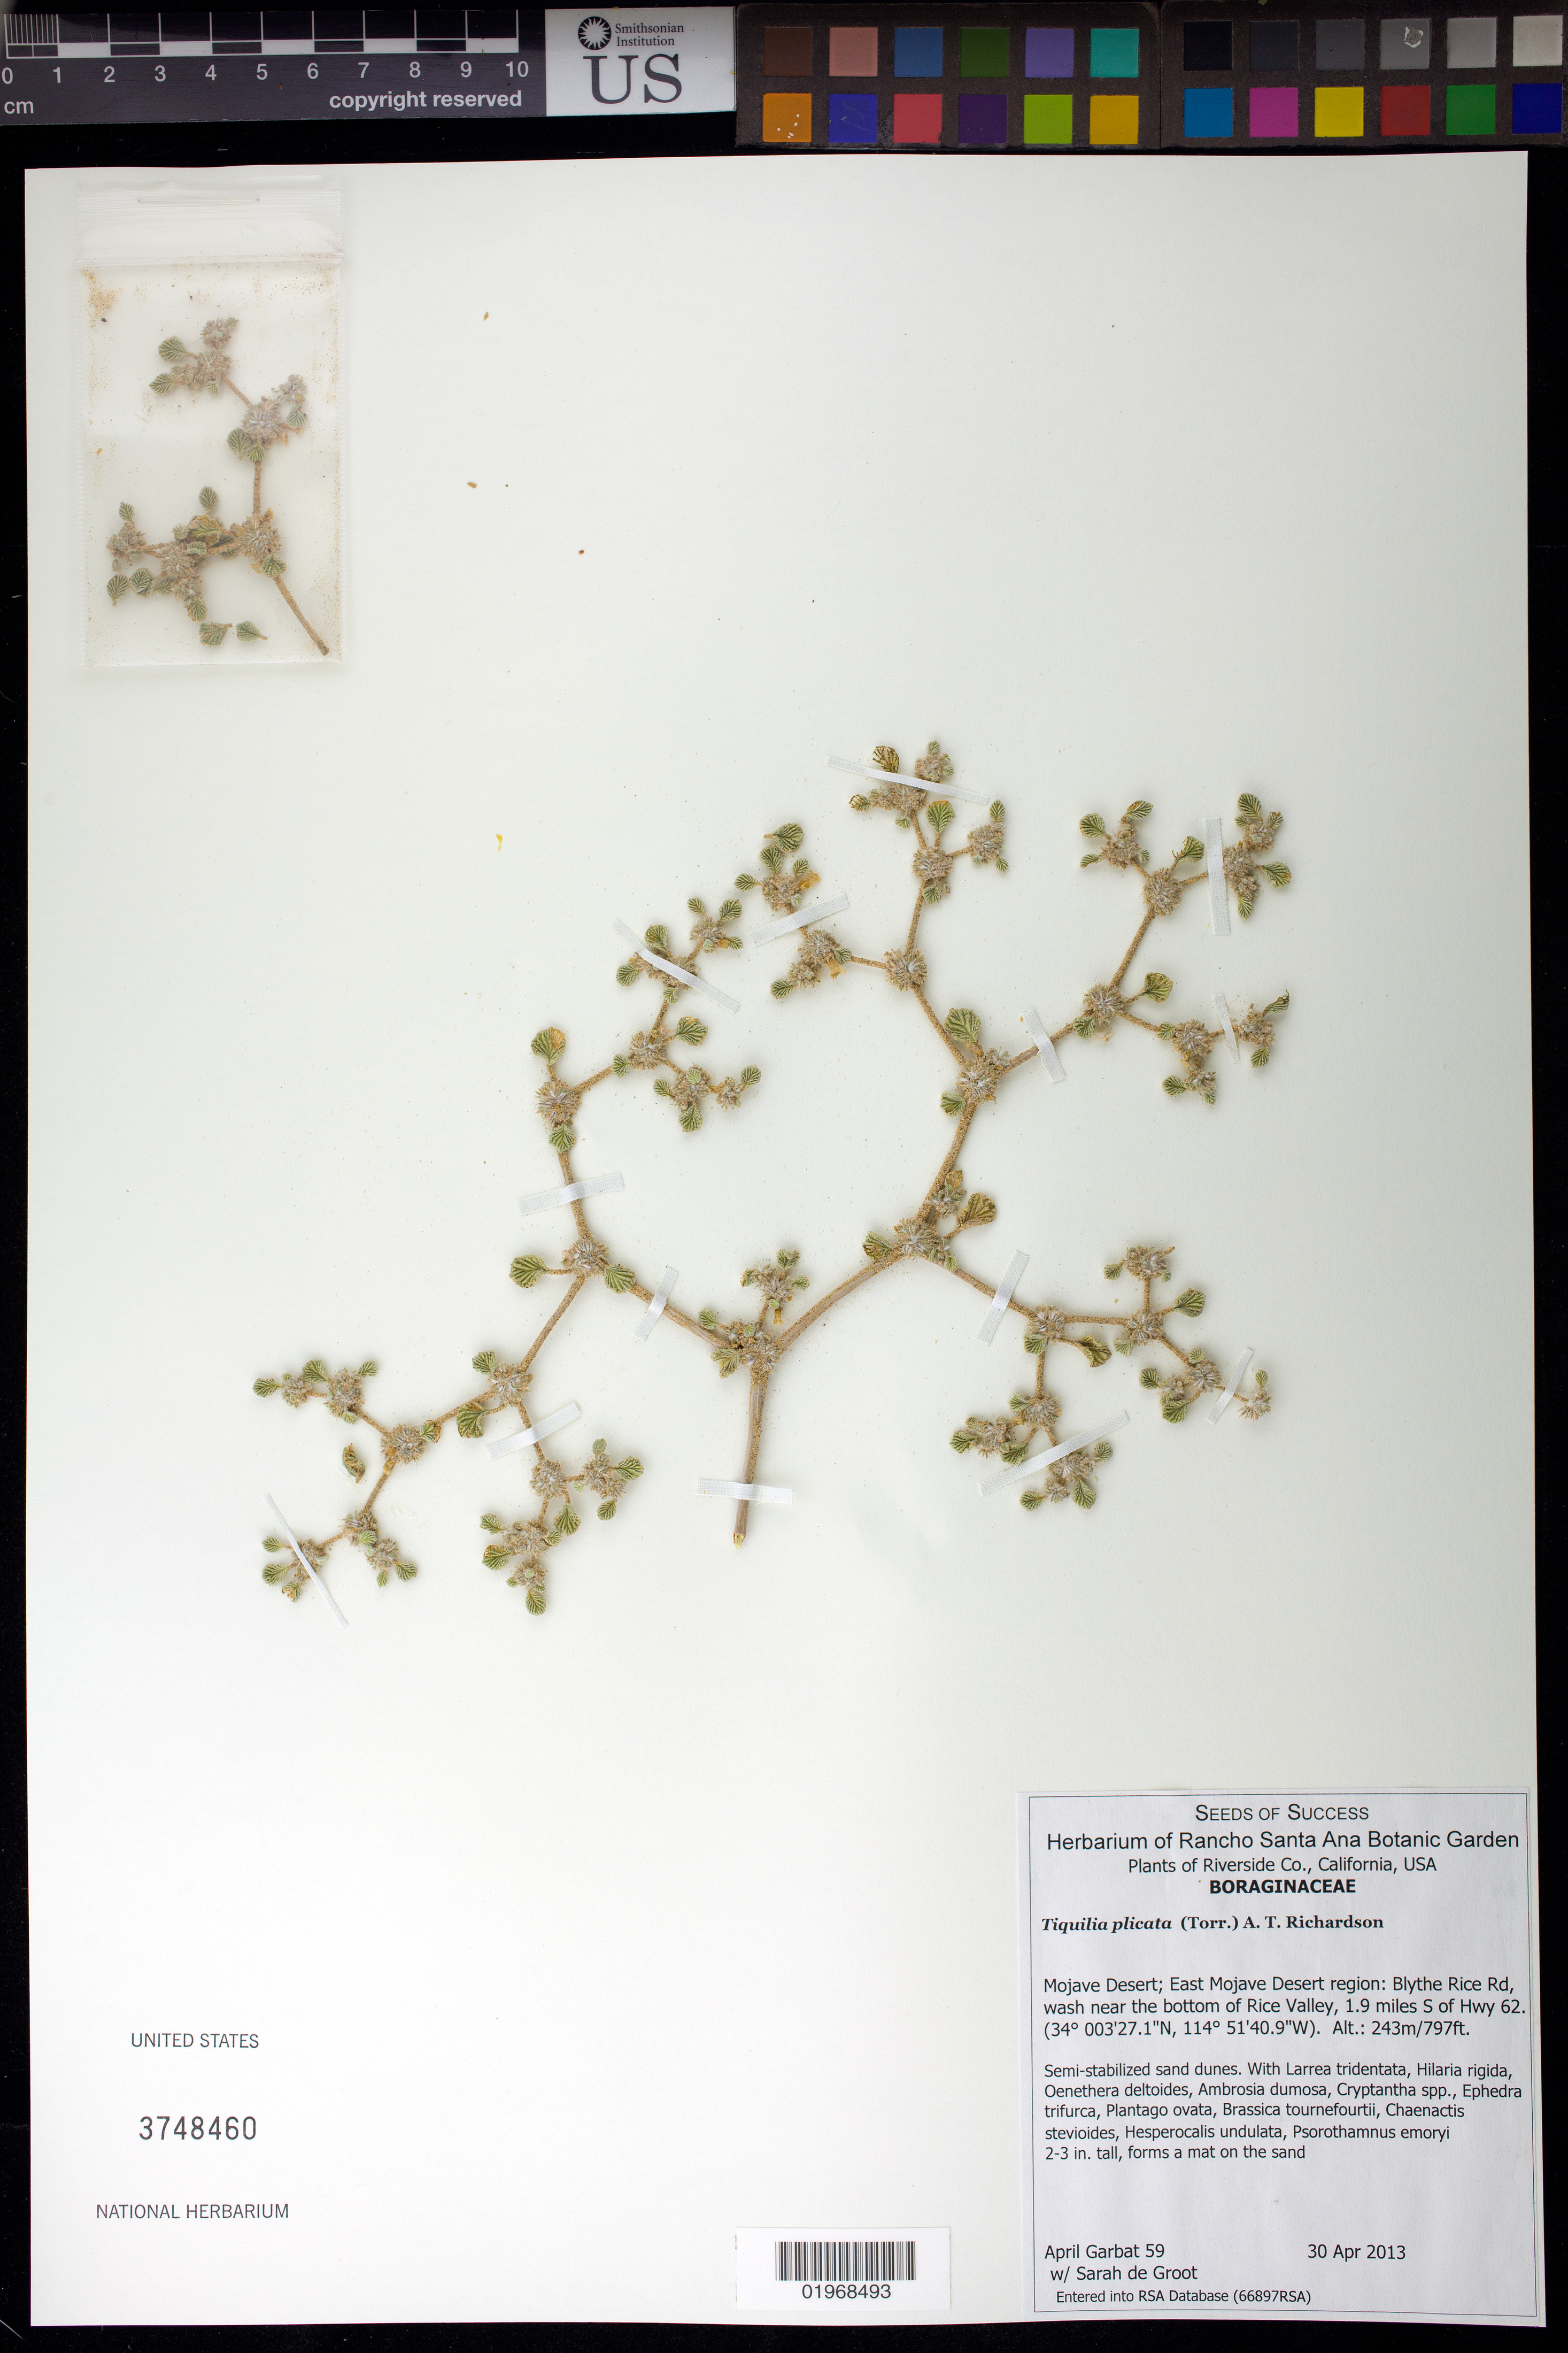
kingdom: Plantae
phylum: Tracheophyta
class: Magnoliopsida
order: Boraginales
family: Ehretiaceae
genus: Tiquilia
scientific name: Tiquilia plicata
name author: Torr.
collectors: A. Garbat & S. De Groot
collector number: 59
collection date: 2013-04-30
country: United States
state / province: California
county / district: Riverside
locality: Mojave Desert, East Mojave Desert region: Blythe-Rice Rd. at a wash at the bottom of Rice Valley, 1.9 mi S of Hwy 62.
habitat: Semi-stabilized sand dunes. With Larrea tridentata, Hilaria rigida, Ambrosia dumosa, Plantago ovata, ect.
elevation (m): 243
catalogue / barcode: US 3748460